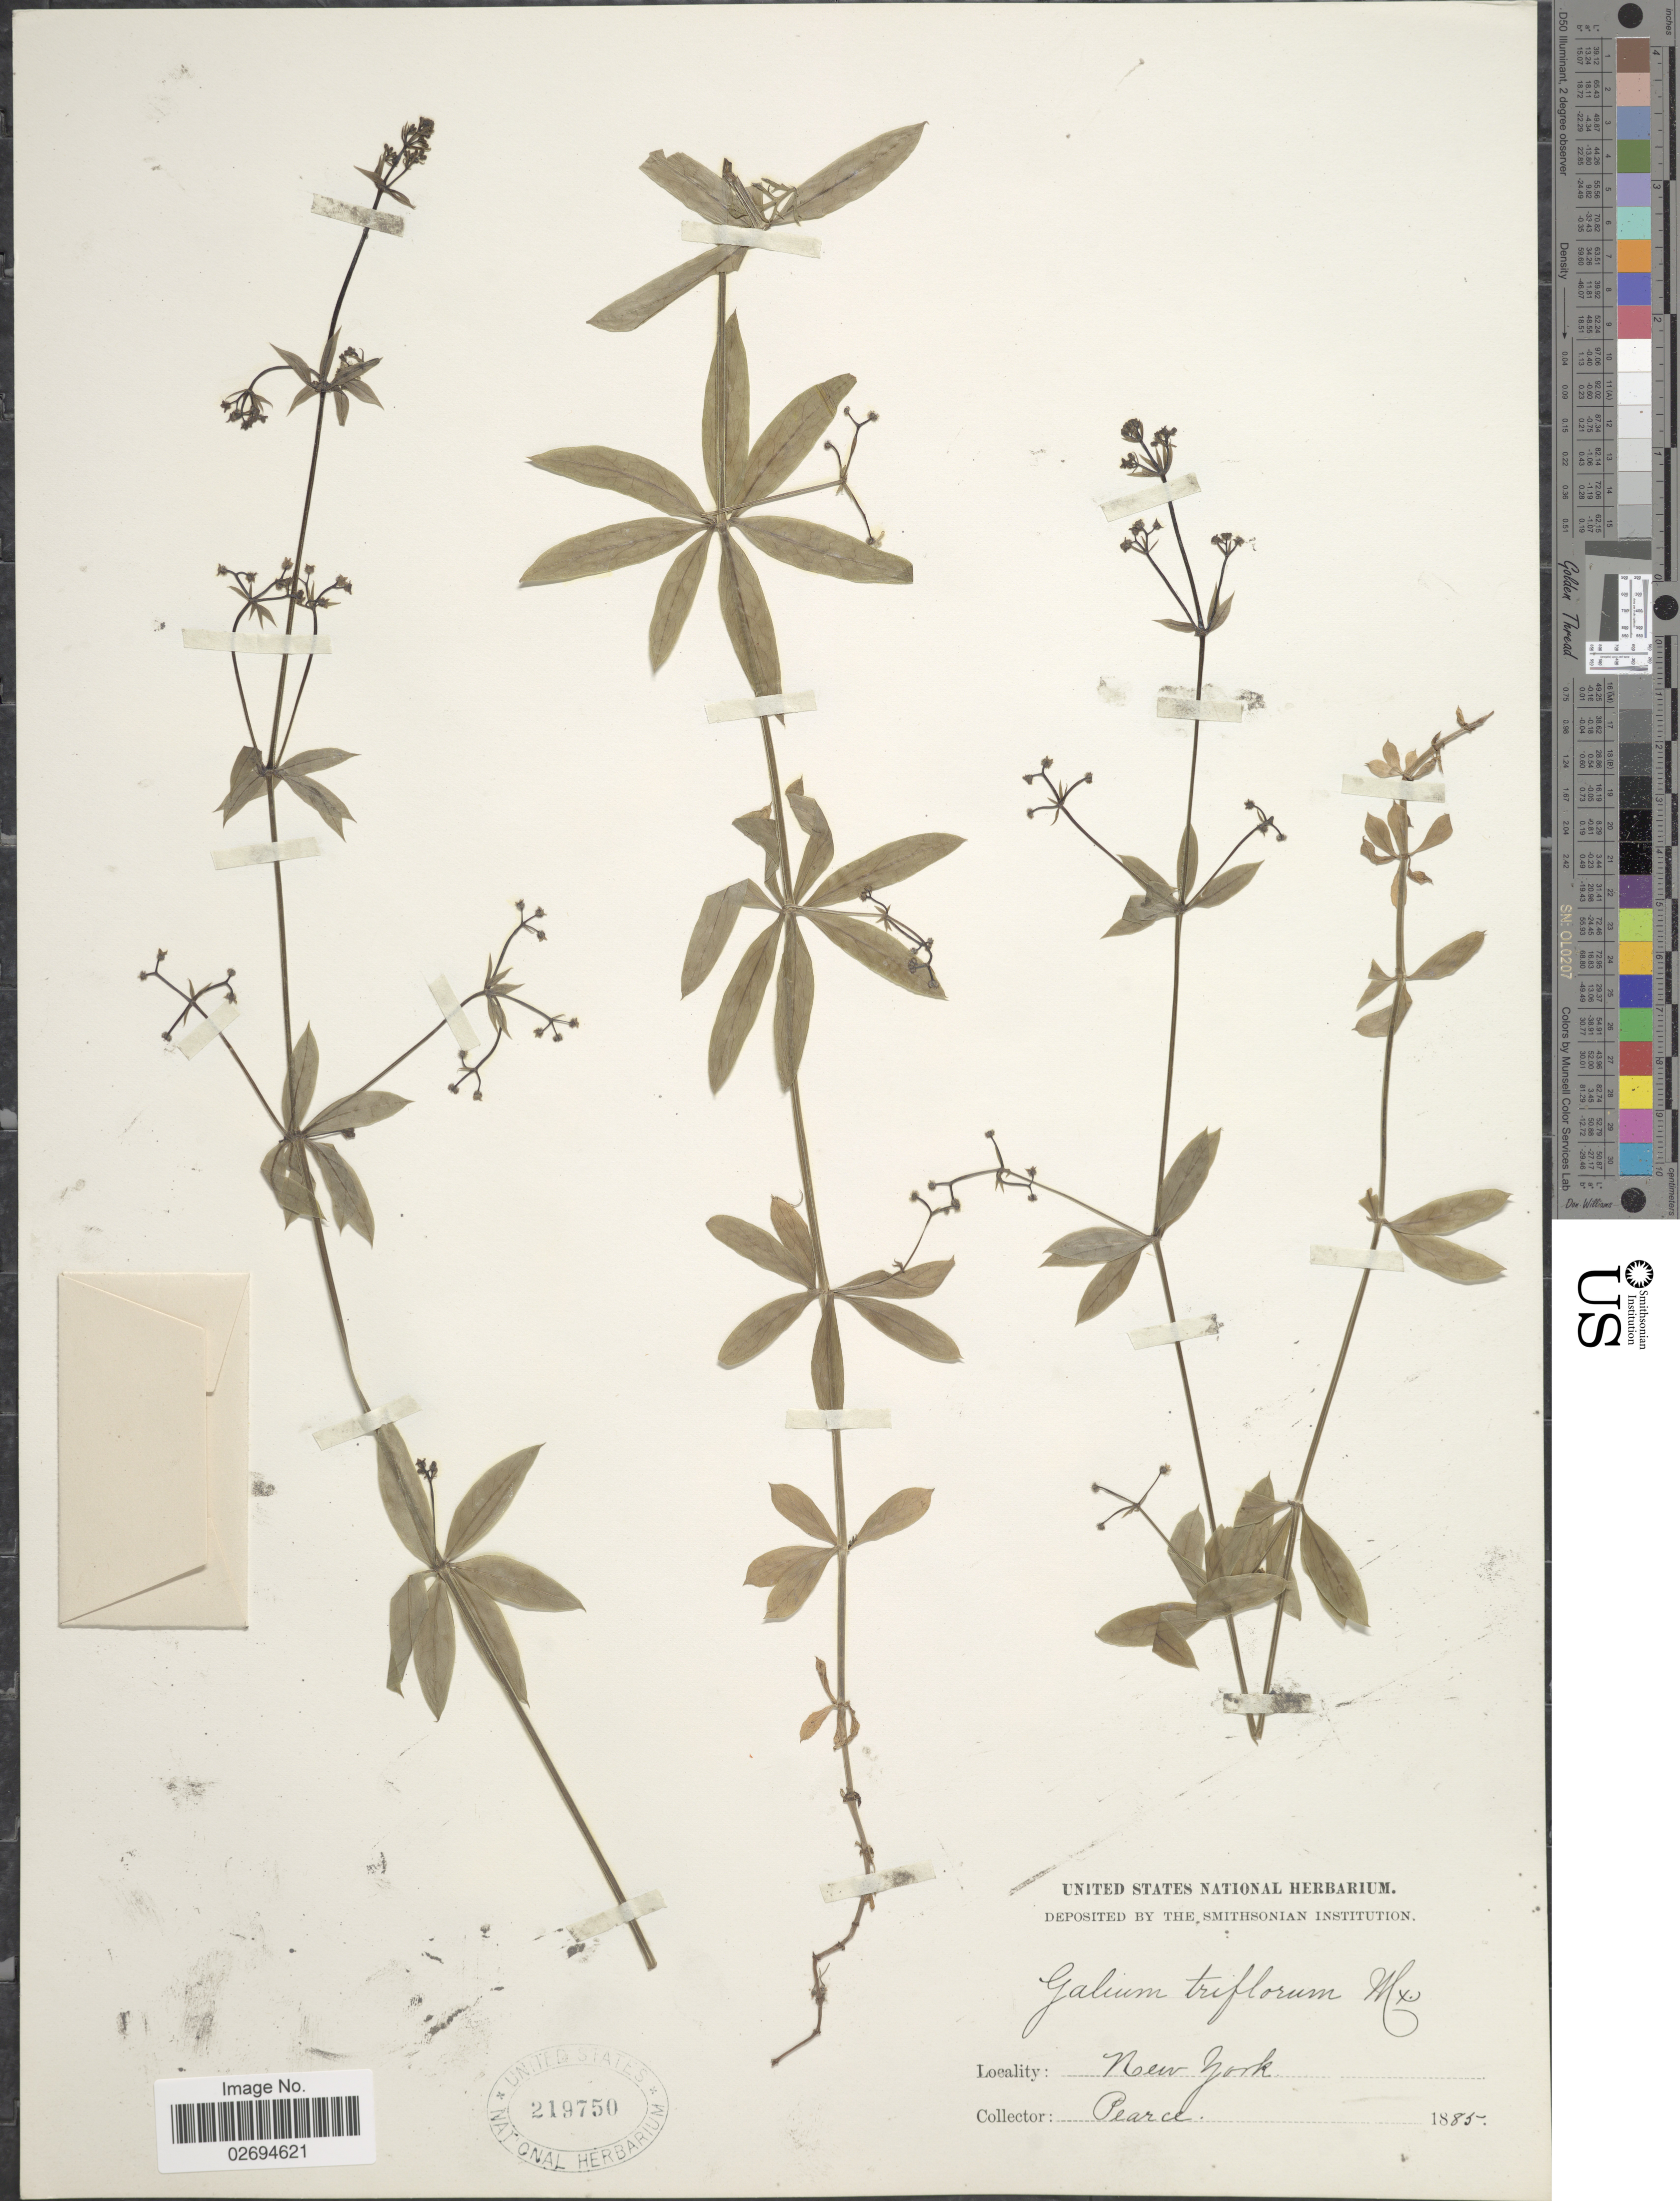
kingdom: Plantae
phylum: Tracheophyta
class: Magnoliopsida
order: Gentianales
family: Rubiaceae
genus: Galium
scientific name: Galium triflorum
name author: Michx.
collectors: -. Pearce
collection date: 1885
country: United States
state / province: New York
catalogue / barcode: US 219750